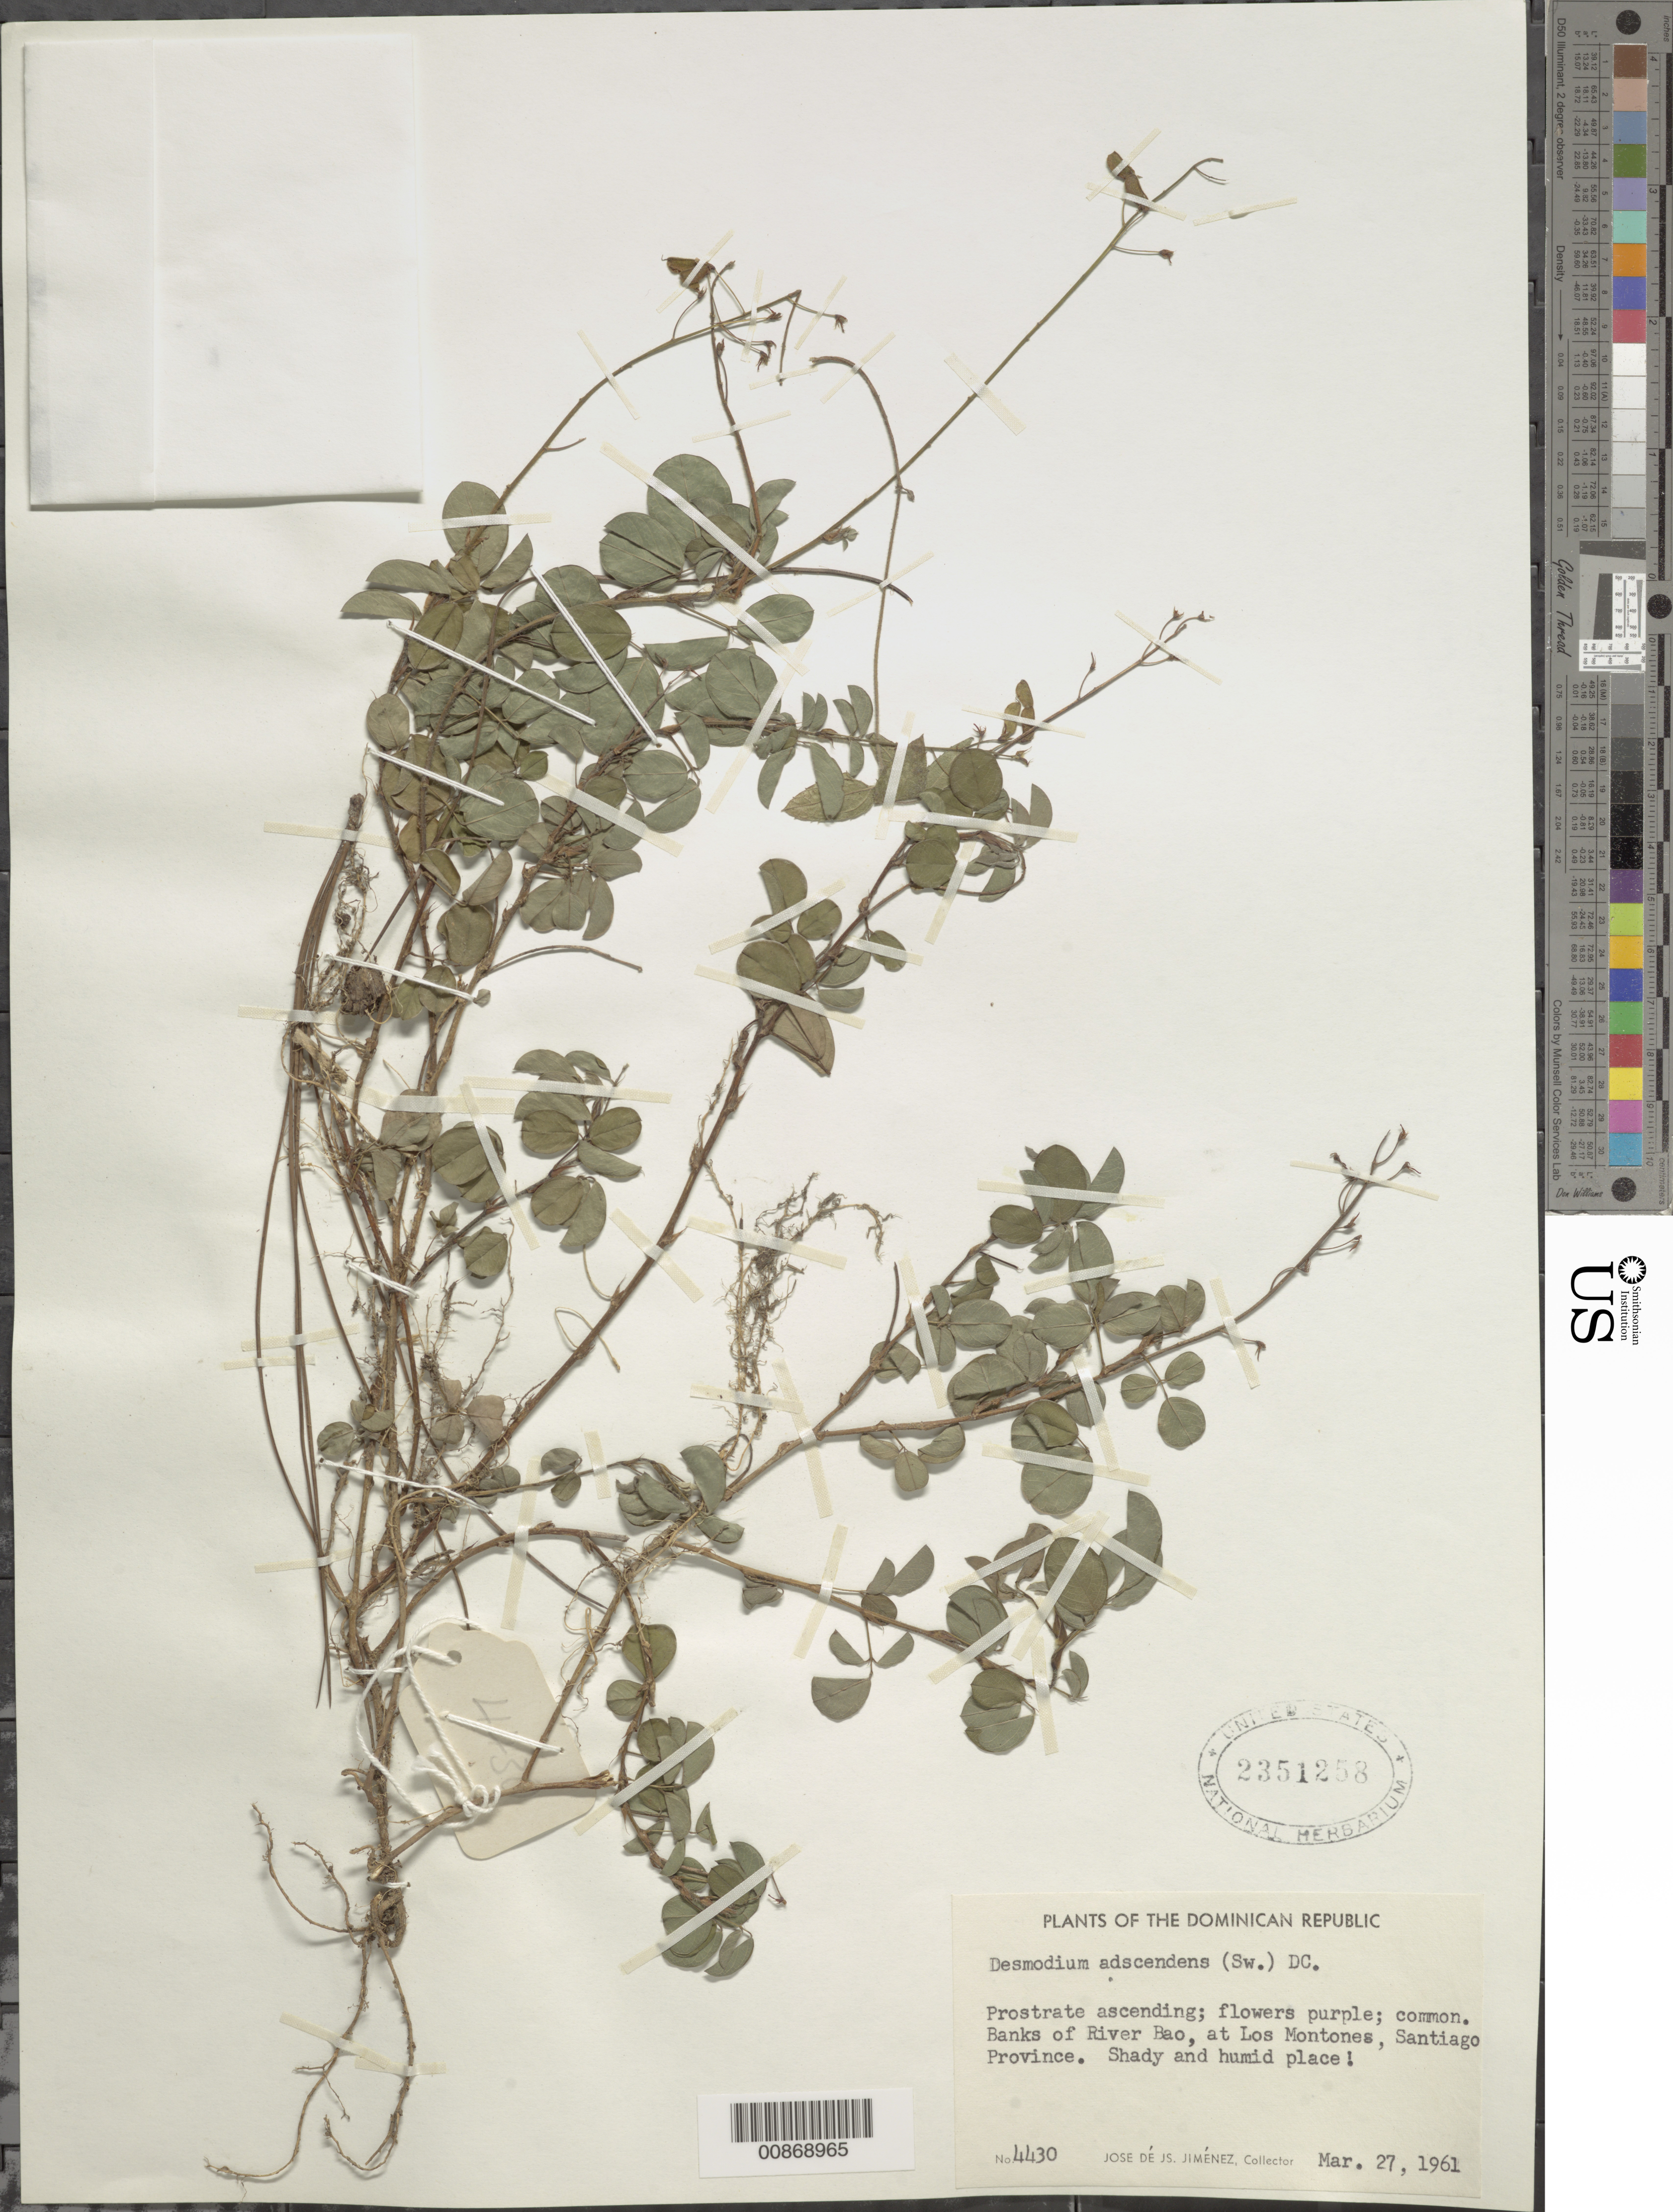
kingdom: Plantae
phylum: Tracheophyta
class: Magnoliopsida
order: Fabales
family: Fabaceae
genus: Grona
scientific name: Grona adscendens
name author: (Sw.) H. Ohashi & K. Ohashi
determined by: Strong, Mark T., (BOT), Smithsonian Institution - National Museum of Natural History (UNITED STATES)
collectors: J. J. Jiménez Almonte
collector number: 4430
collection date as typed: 27 Mar 1961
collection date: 1961-03-27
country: Dominican Republic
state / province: Santiago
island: Hispaniola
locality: Banks of Río Bao, at Los Montones.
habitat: Shady and humid place. Banks of river.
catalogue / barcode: US 2351258